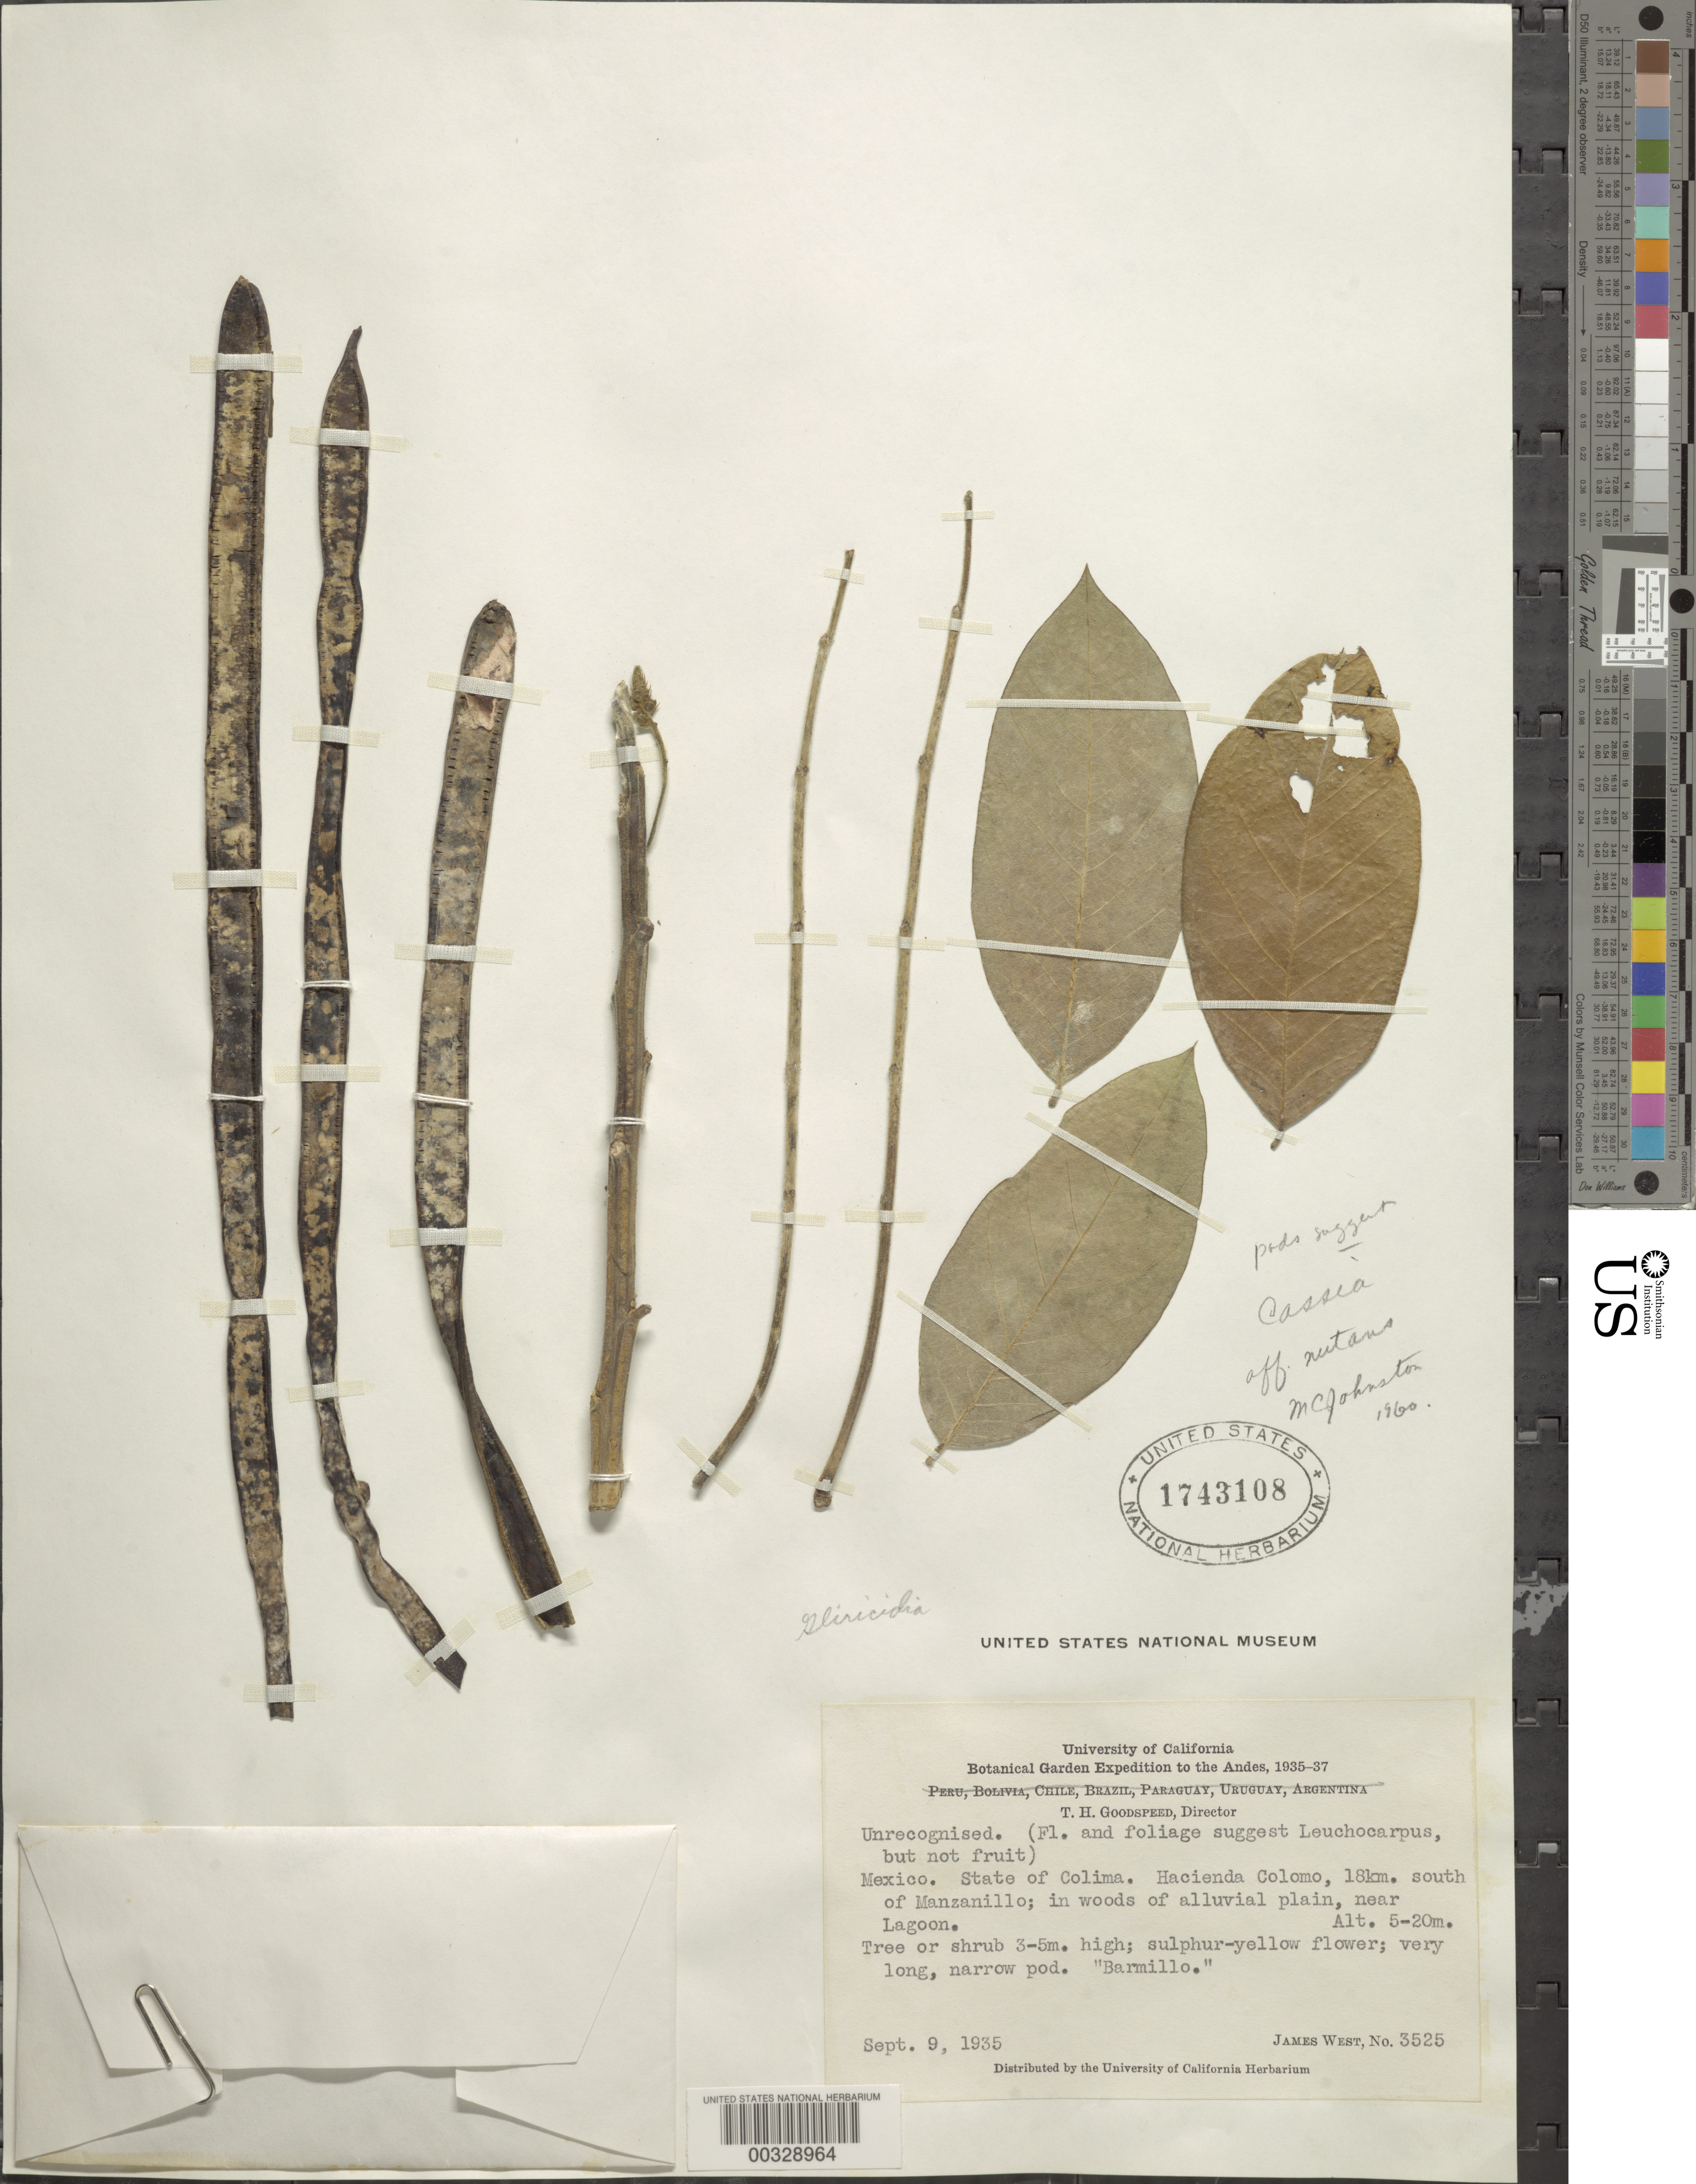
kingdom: Plantae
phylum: Tracheophyta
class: Magnoliopsida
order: Fabales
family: Fabaceae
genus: Senna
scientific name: Senna mollissima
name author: (Humb. & Bonpl. ex Willd.) H.S. Irwin & Barneby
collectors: J. West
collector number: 3525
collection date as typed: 09 Sep 1935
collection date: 1935-09-09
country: Mexico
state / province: Colima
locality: Hacienda Colomo, 18 km S of Manzanillo, near lagoon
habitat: In woods of alluvial plain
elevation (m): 5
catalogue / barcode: US 1743108